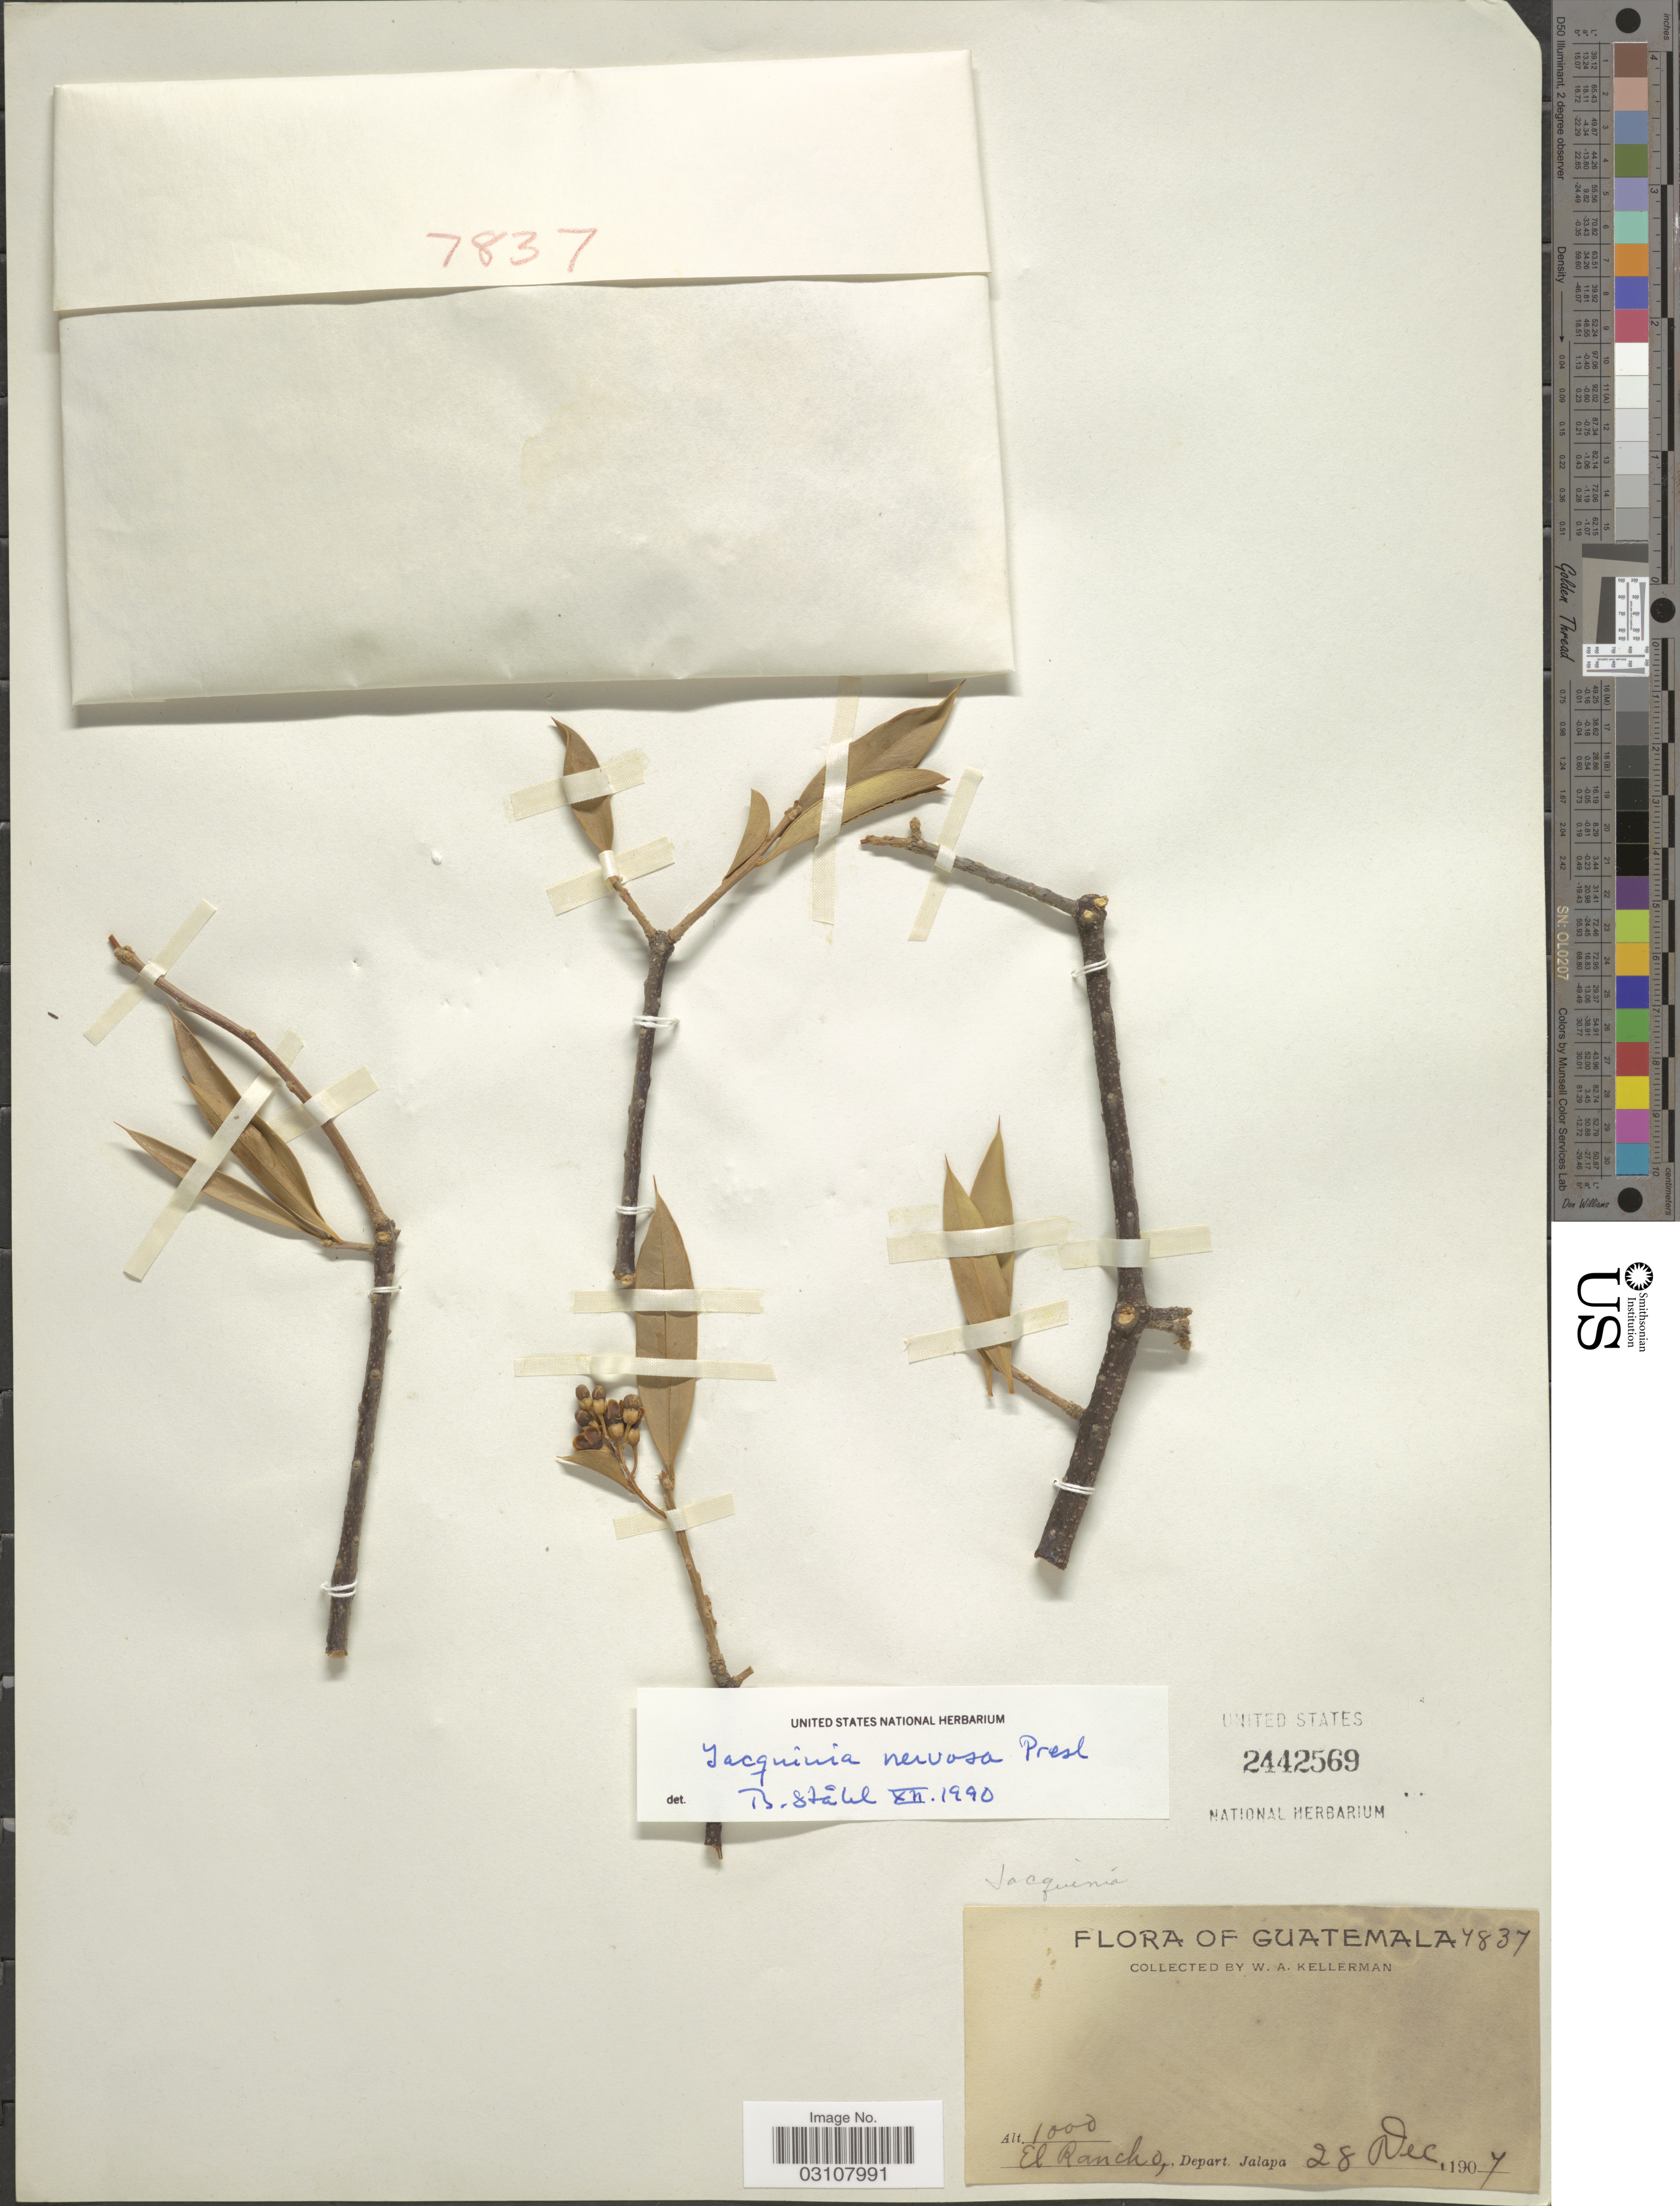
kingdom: Plantae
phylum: Tracheophyta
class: Magnoliopsida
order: Ericales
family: Primulaceae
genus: Jacquinia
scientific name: Jacquinia nervosa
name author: C. Presl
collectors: W. Kellerman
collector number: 7837*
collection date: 1907-12-28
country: Guatemala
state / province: Jalapa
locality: El Rancho, Depart. Jalapa.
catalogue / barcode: US 2442569